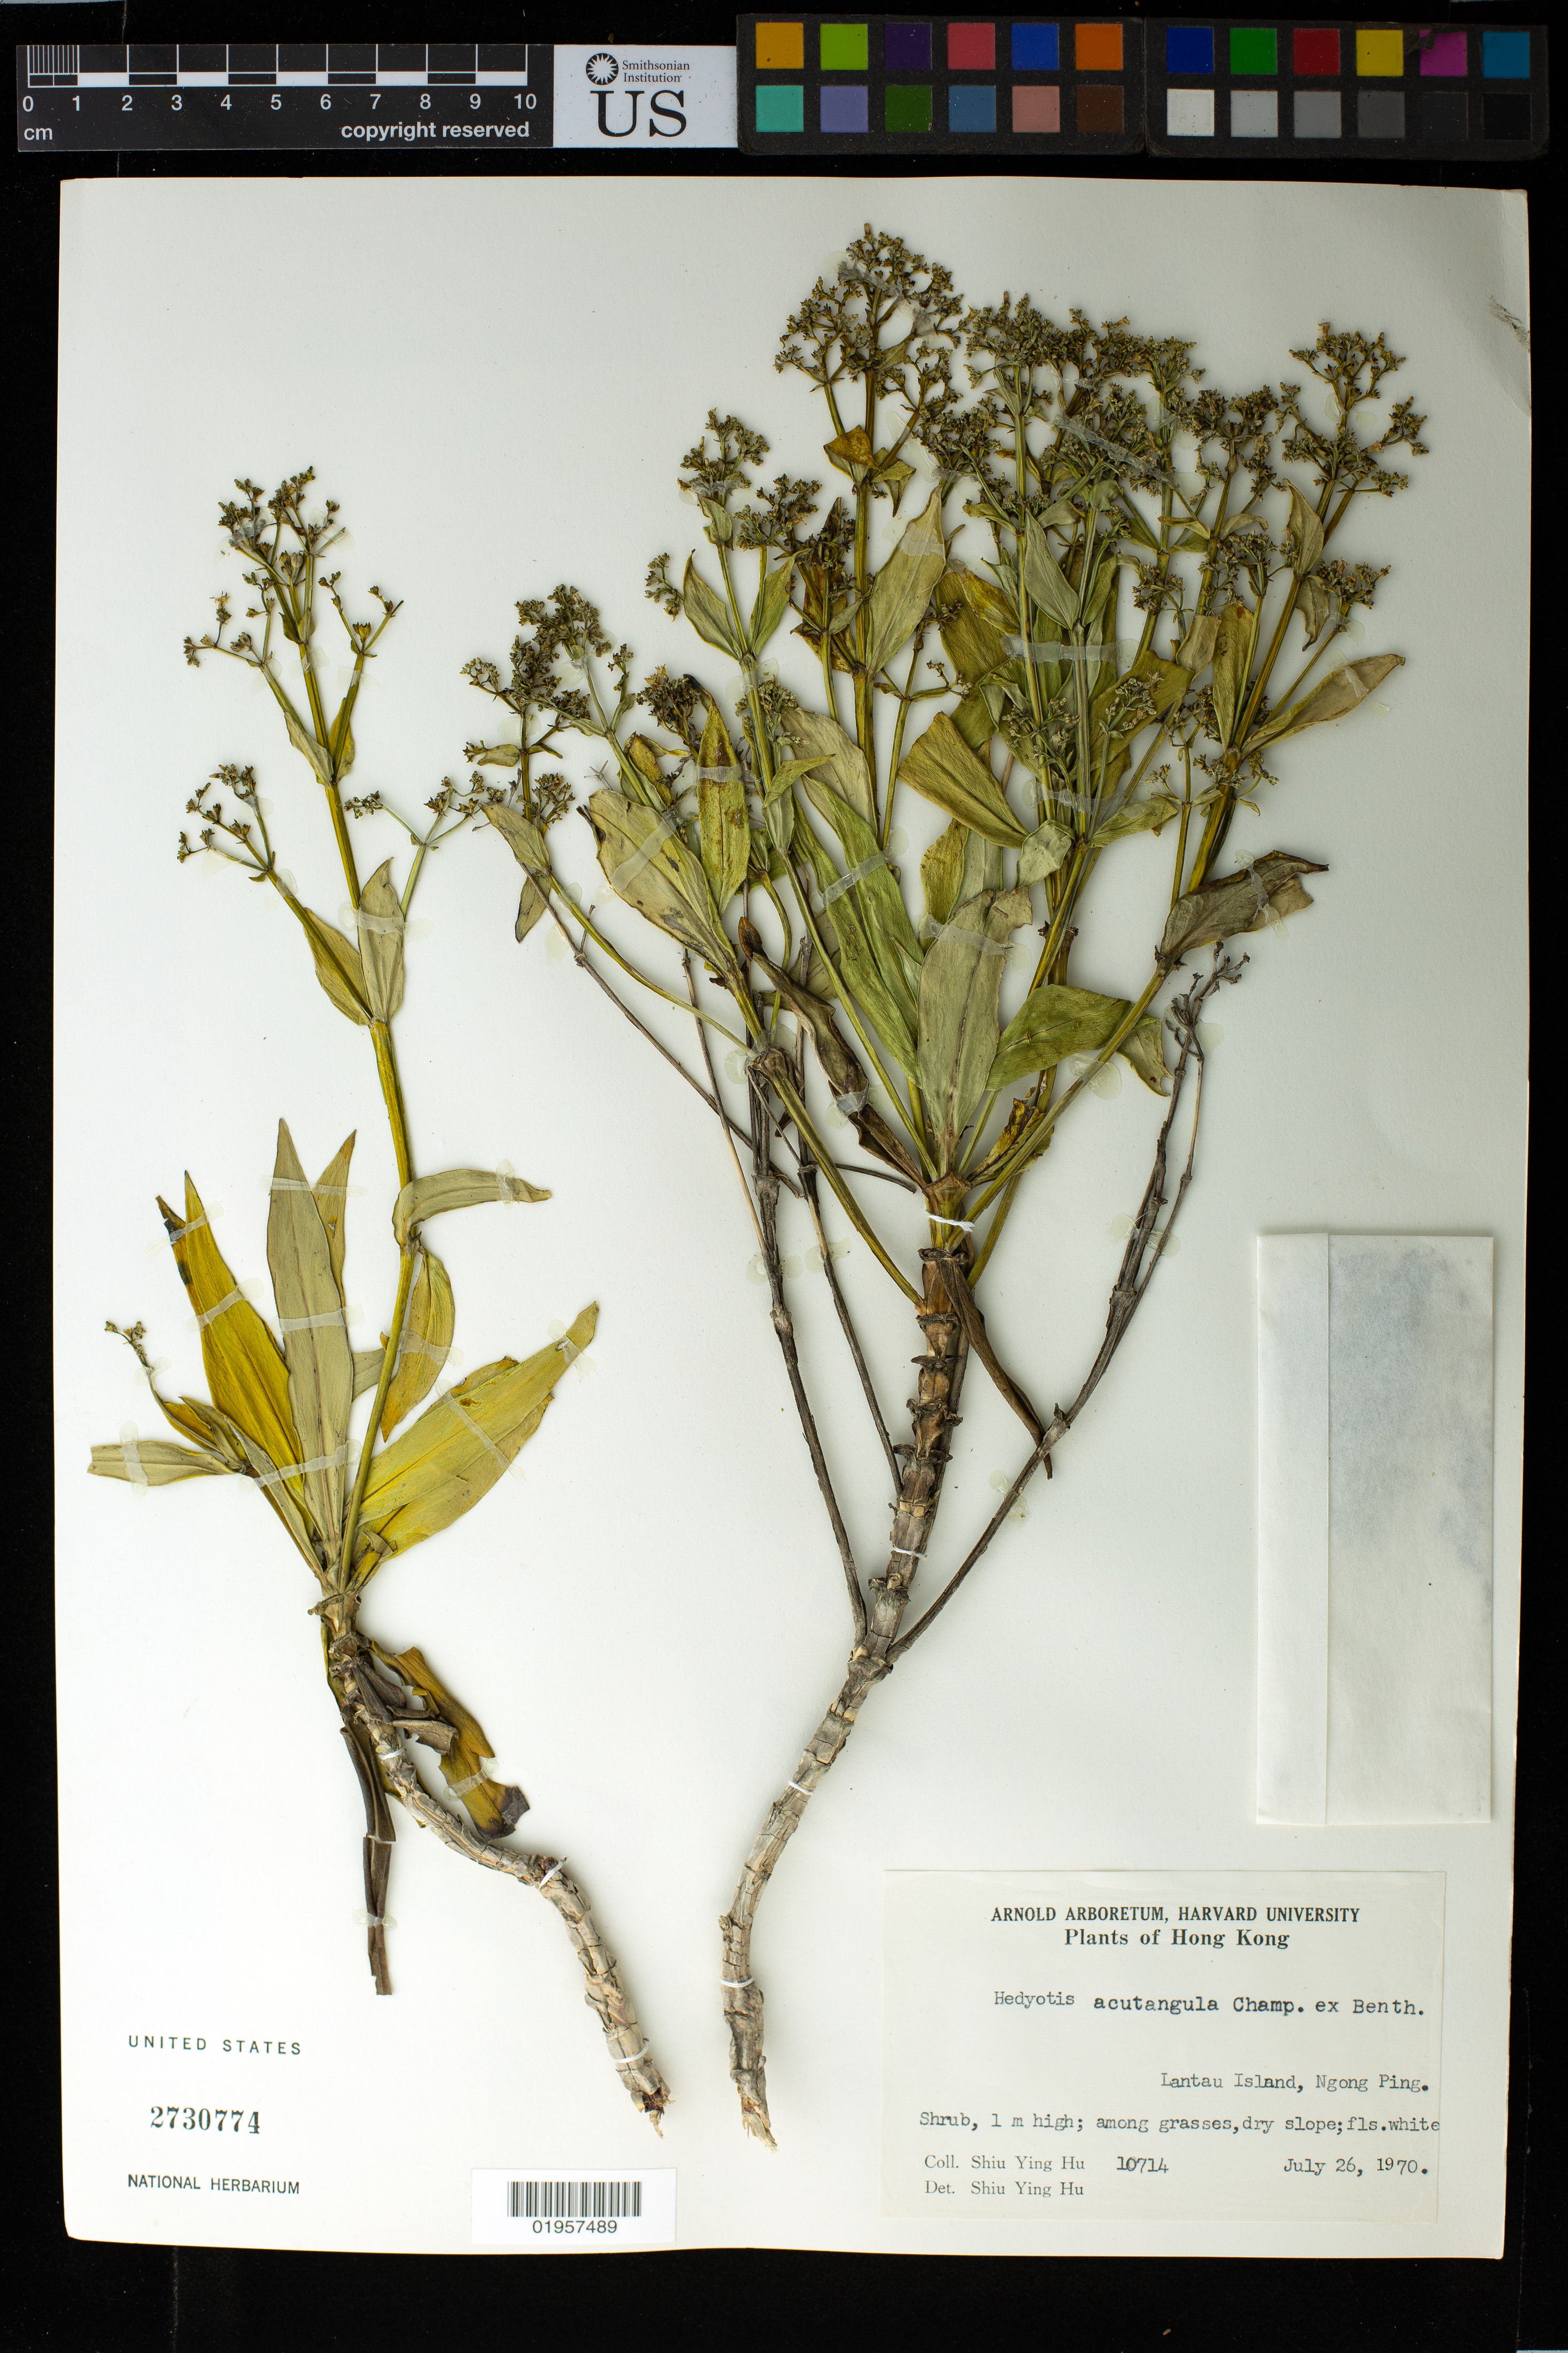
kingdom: Plantae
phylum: Tracheophyta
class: Magnoliopsida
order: Gentianales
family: Rubiaceae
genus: Hedyotis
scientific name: Hedyotis acutangula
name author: Champ. ex Benth.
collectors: S. Y. Hu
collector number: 10714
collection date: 1970-07-26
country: China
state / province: Hong Kong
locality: Lantau Island, Ngong Ping.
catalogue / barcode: US 2730774